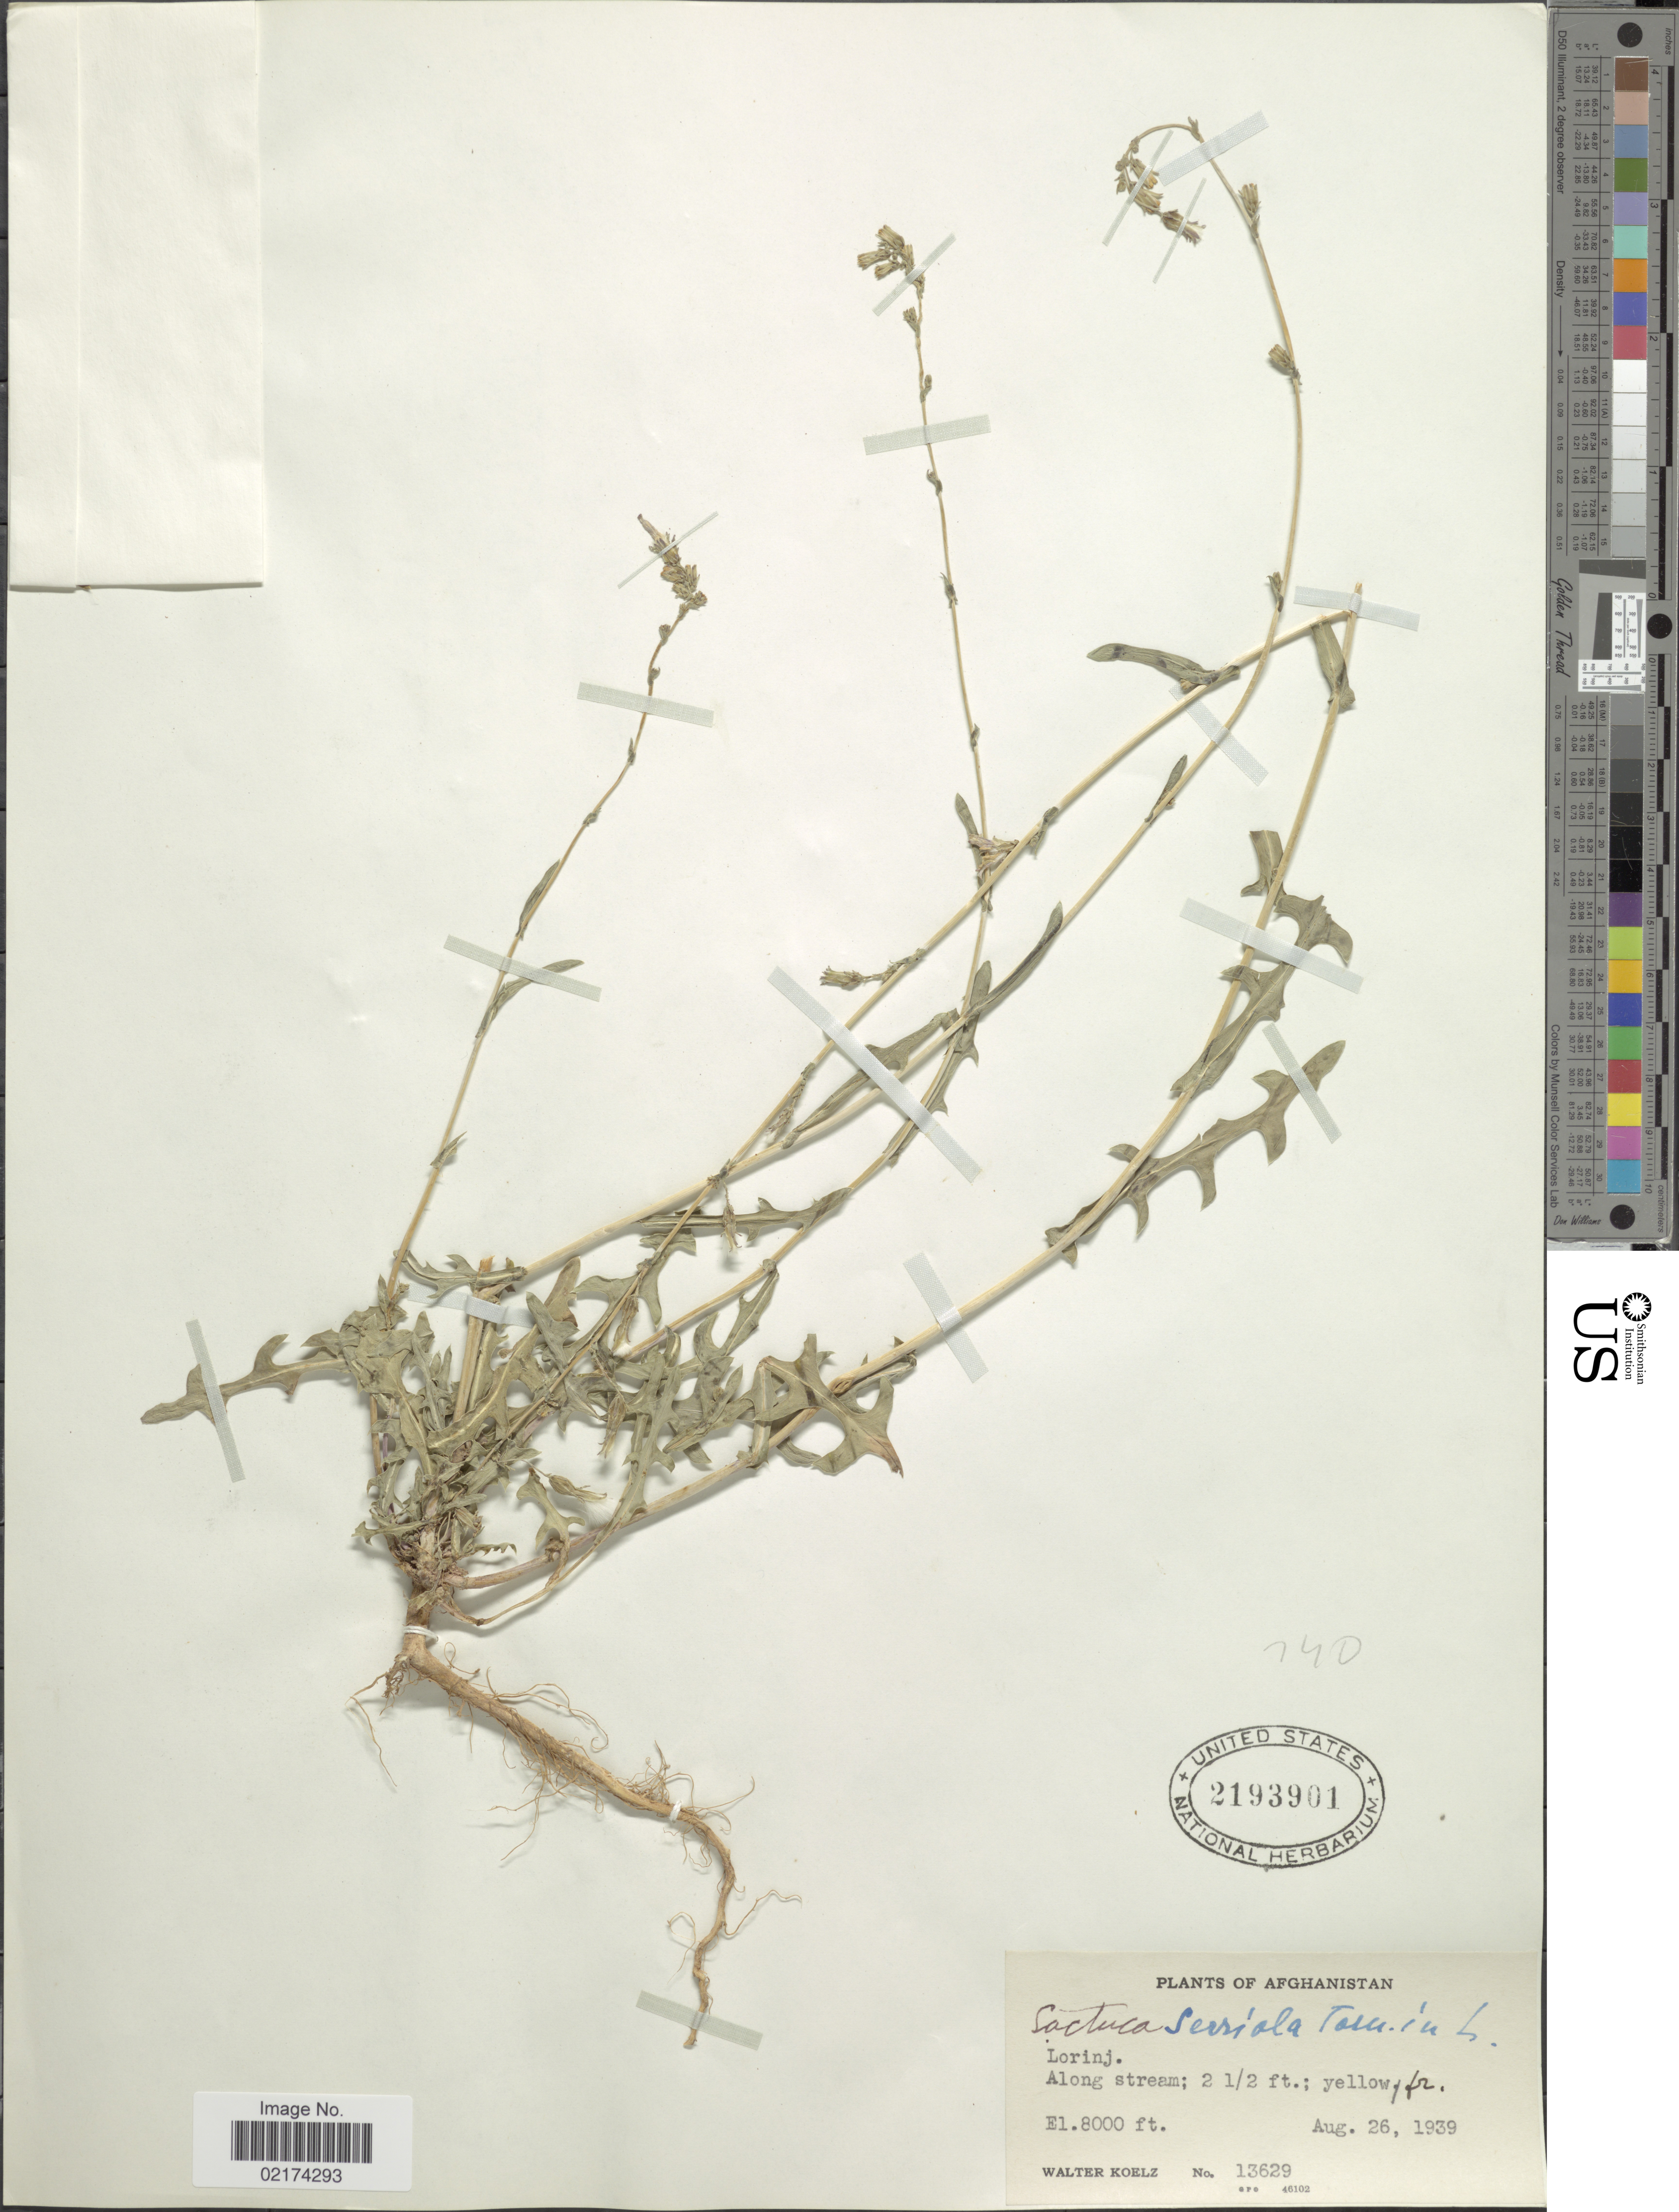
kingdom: Plantae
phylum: Tracheophyta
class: Magnoliopsida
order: Asterales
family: Asteraceae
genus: Lactuca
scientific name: Lactuca serriola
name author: L.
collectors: W. N. Koelz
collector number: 13629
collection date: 1939-08-26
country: Afghanistan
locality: Lorinj.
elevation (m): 2438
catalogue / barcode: US 2193901